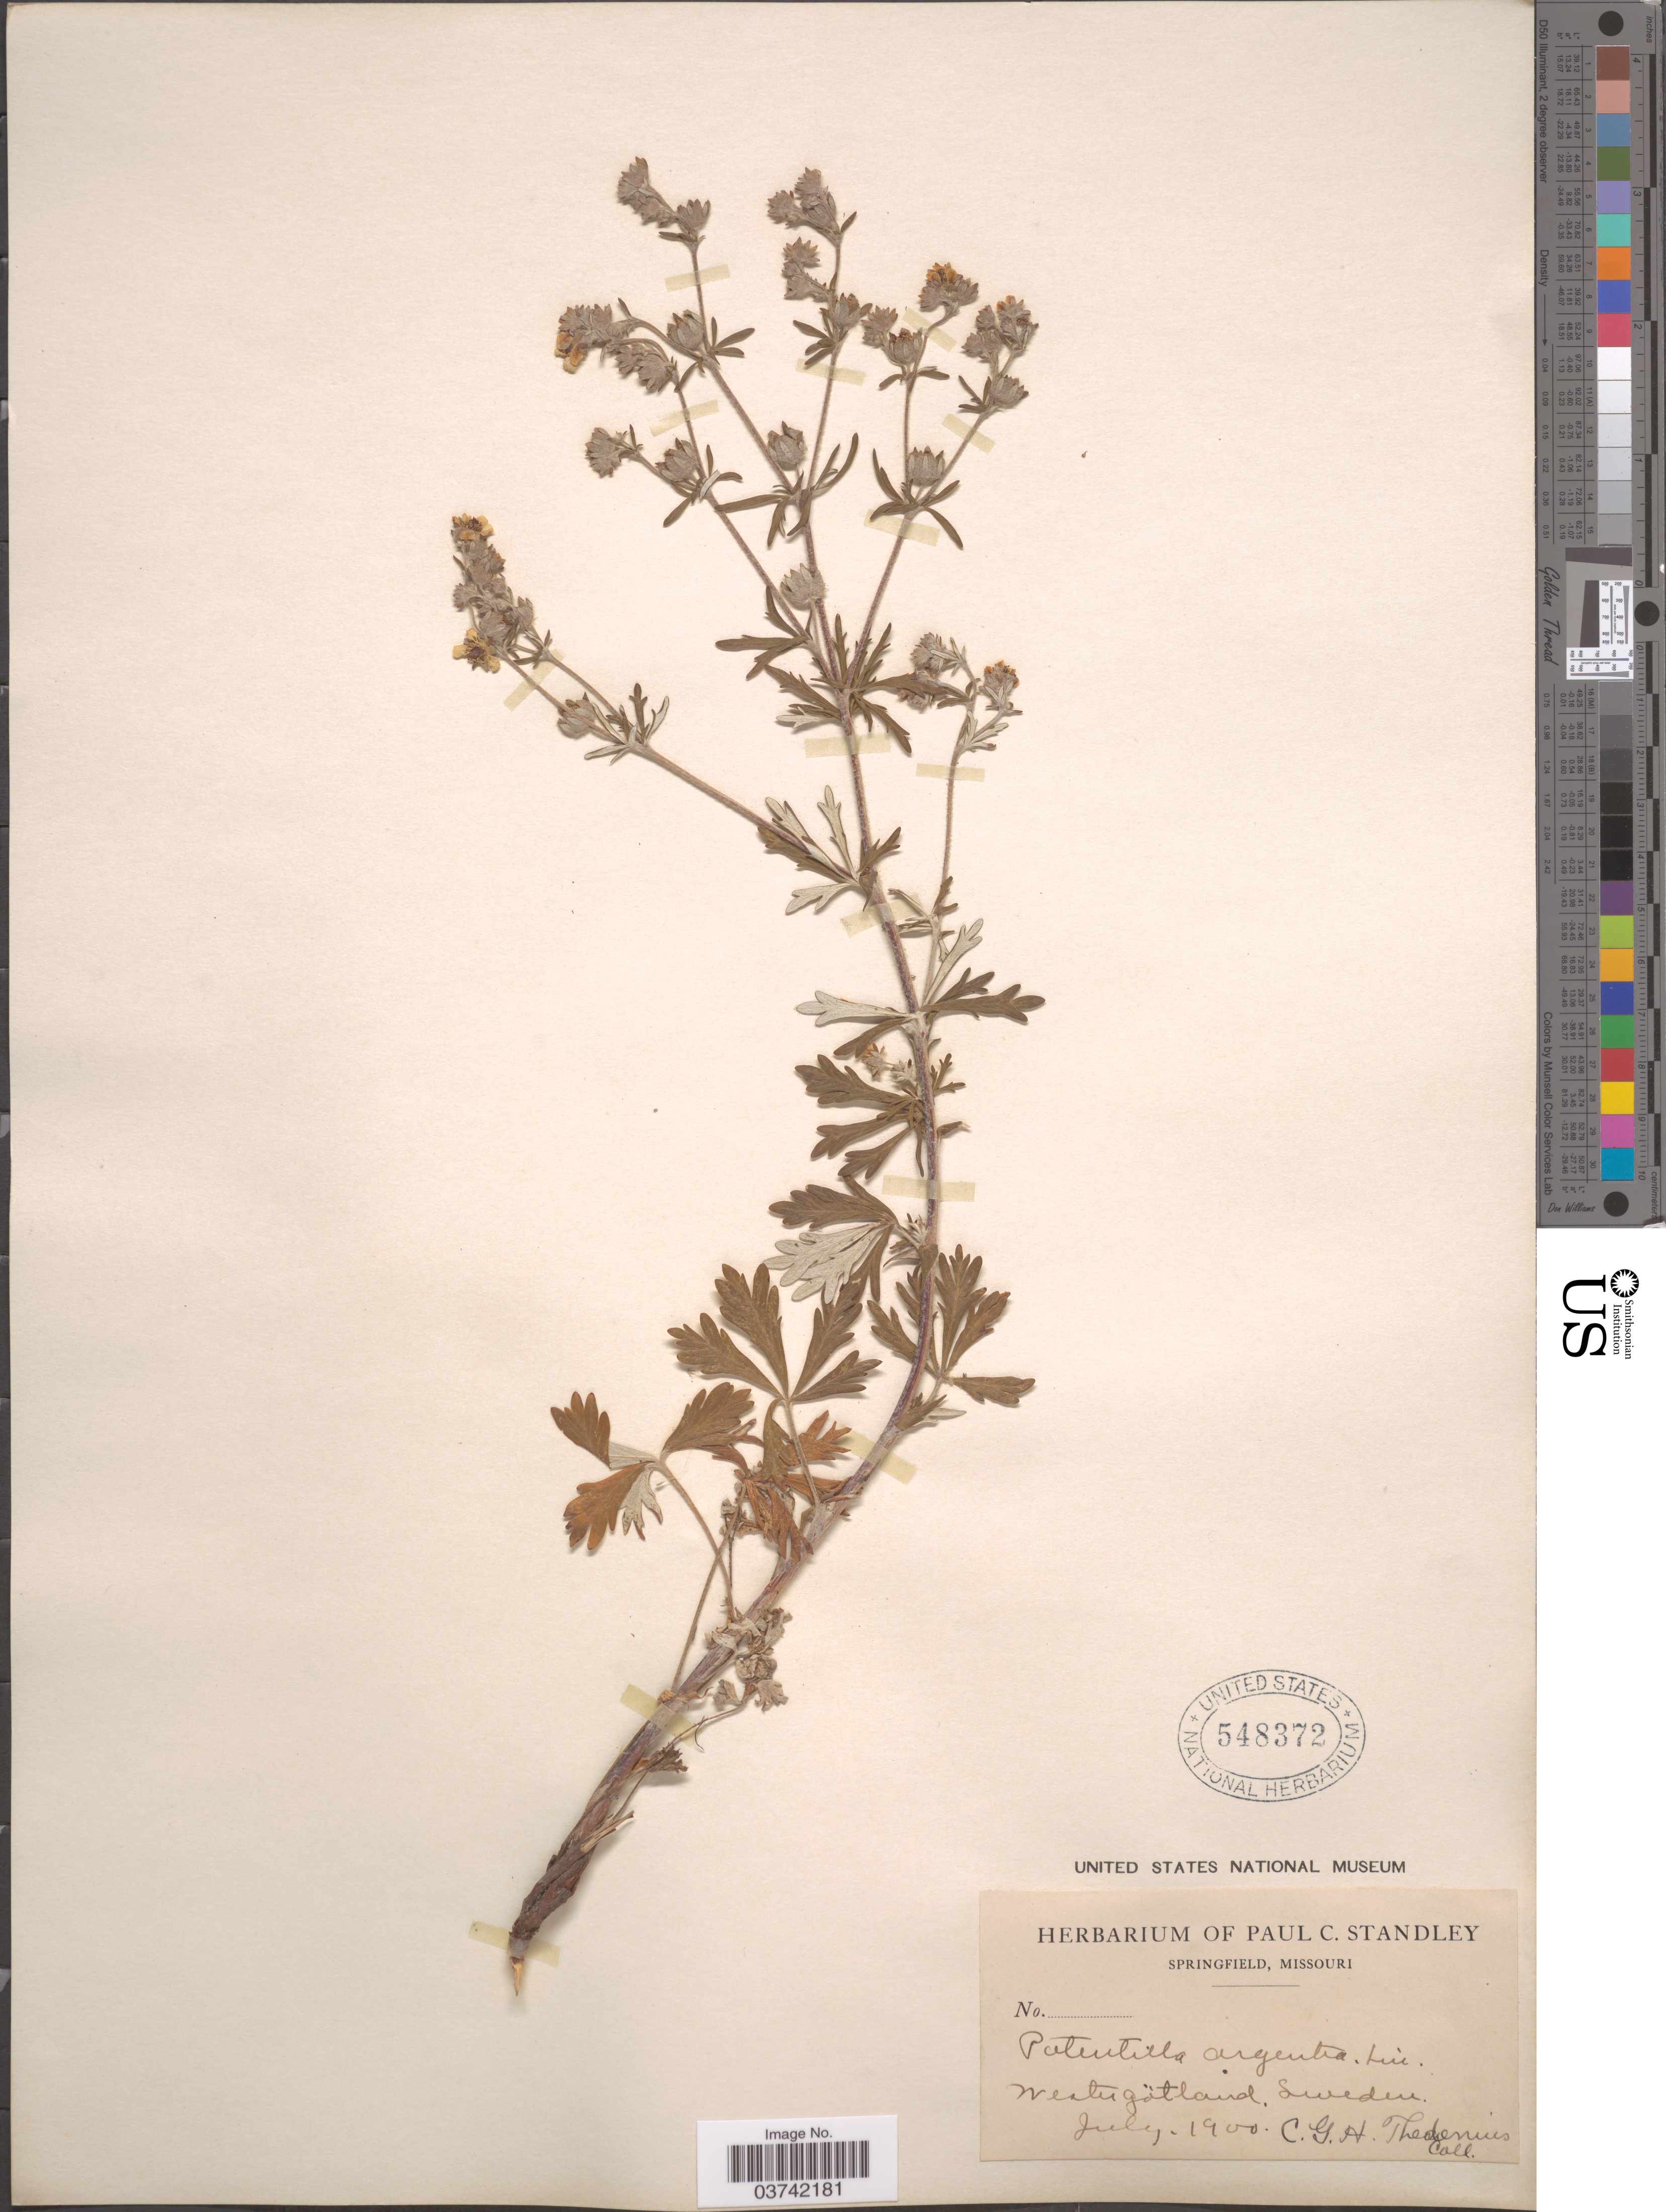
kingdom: Plantae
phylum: Tracheophyta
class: Magnoliopsida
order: Rosales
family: Rosaceae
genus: Potentilla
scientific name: Potentilla argentea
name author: L.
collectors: C. Thedenius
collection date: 1900-07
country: Sweden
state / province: Västra Götaland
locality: Westergötland.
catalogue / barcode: US 548372